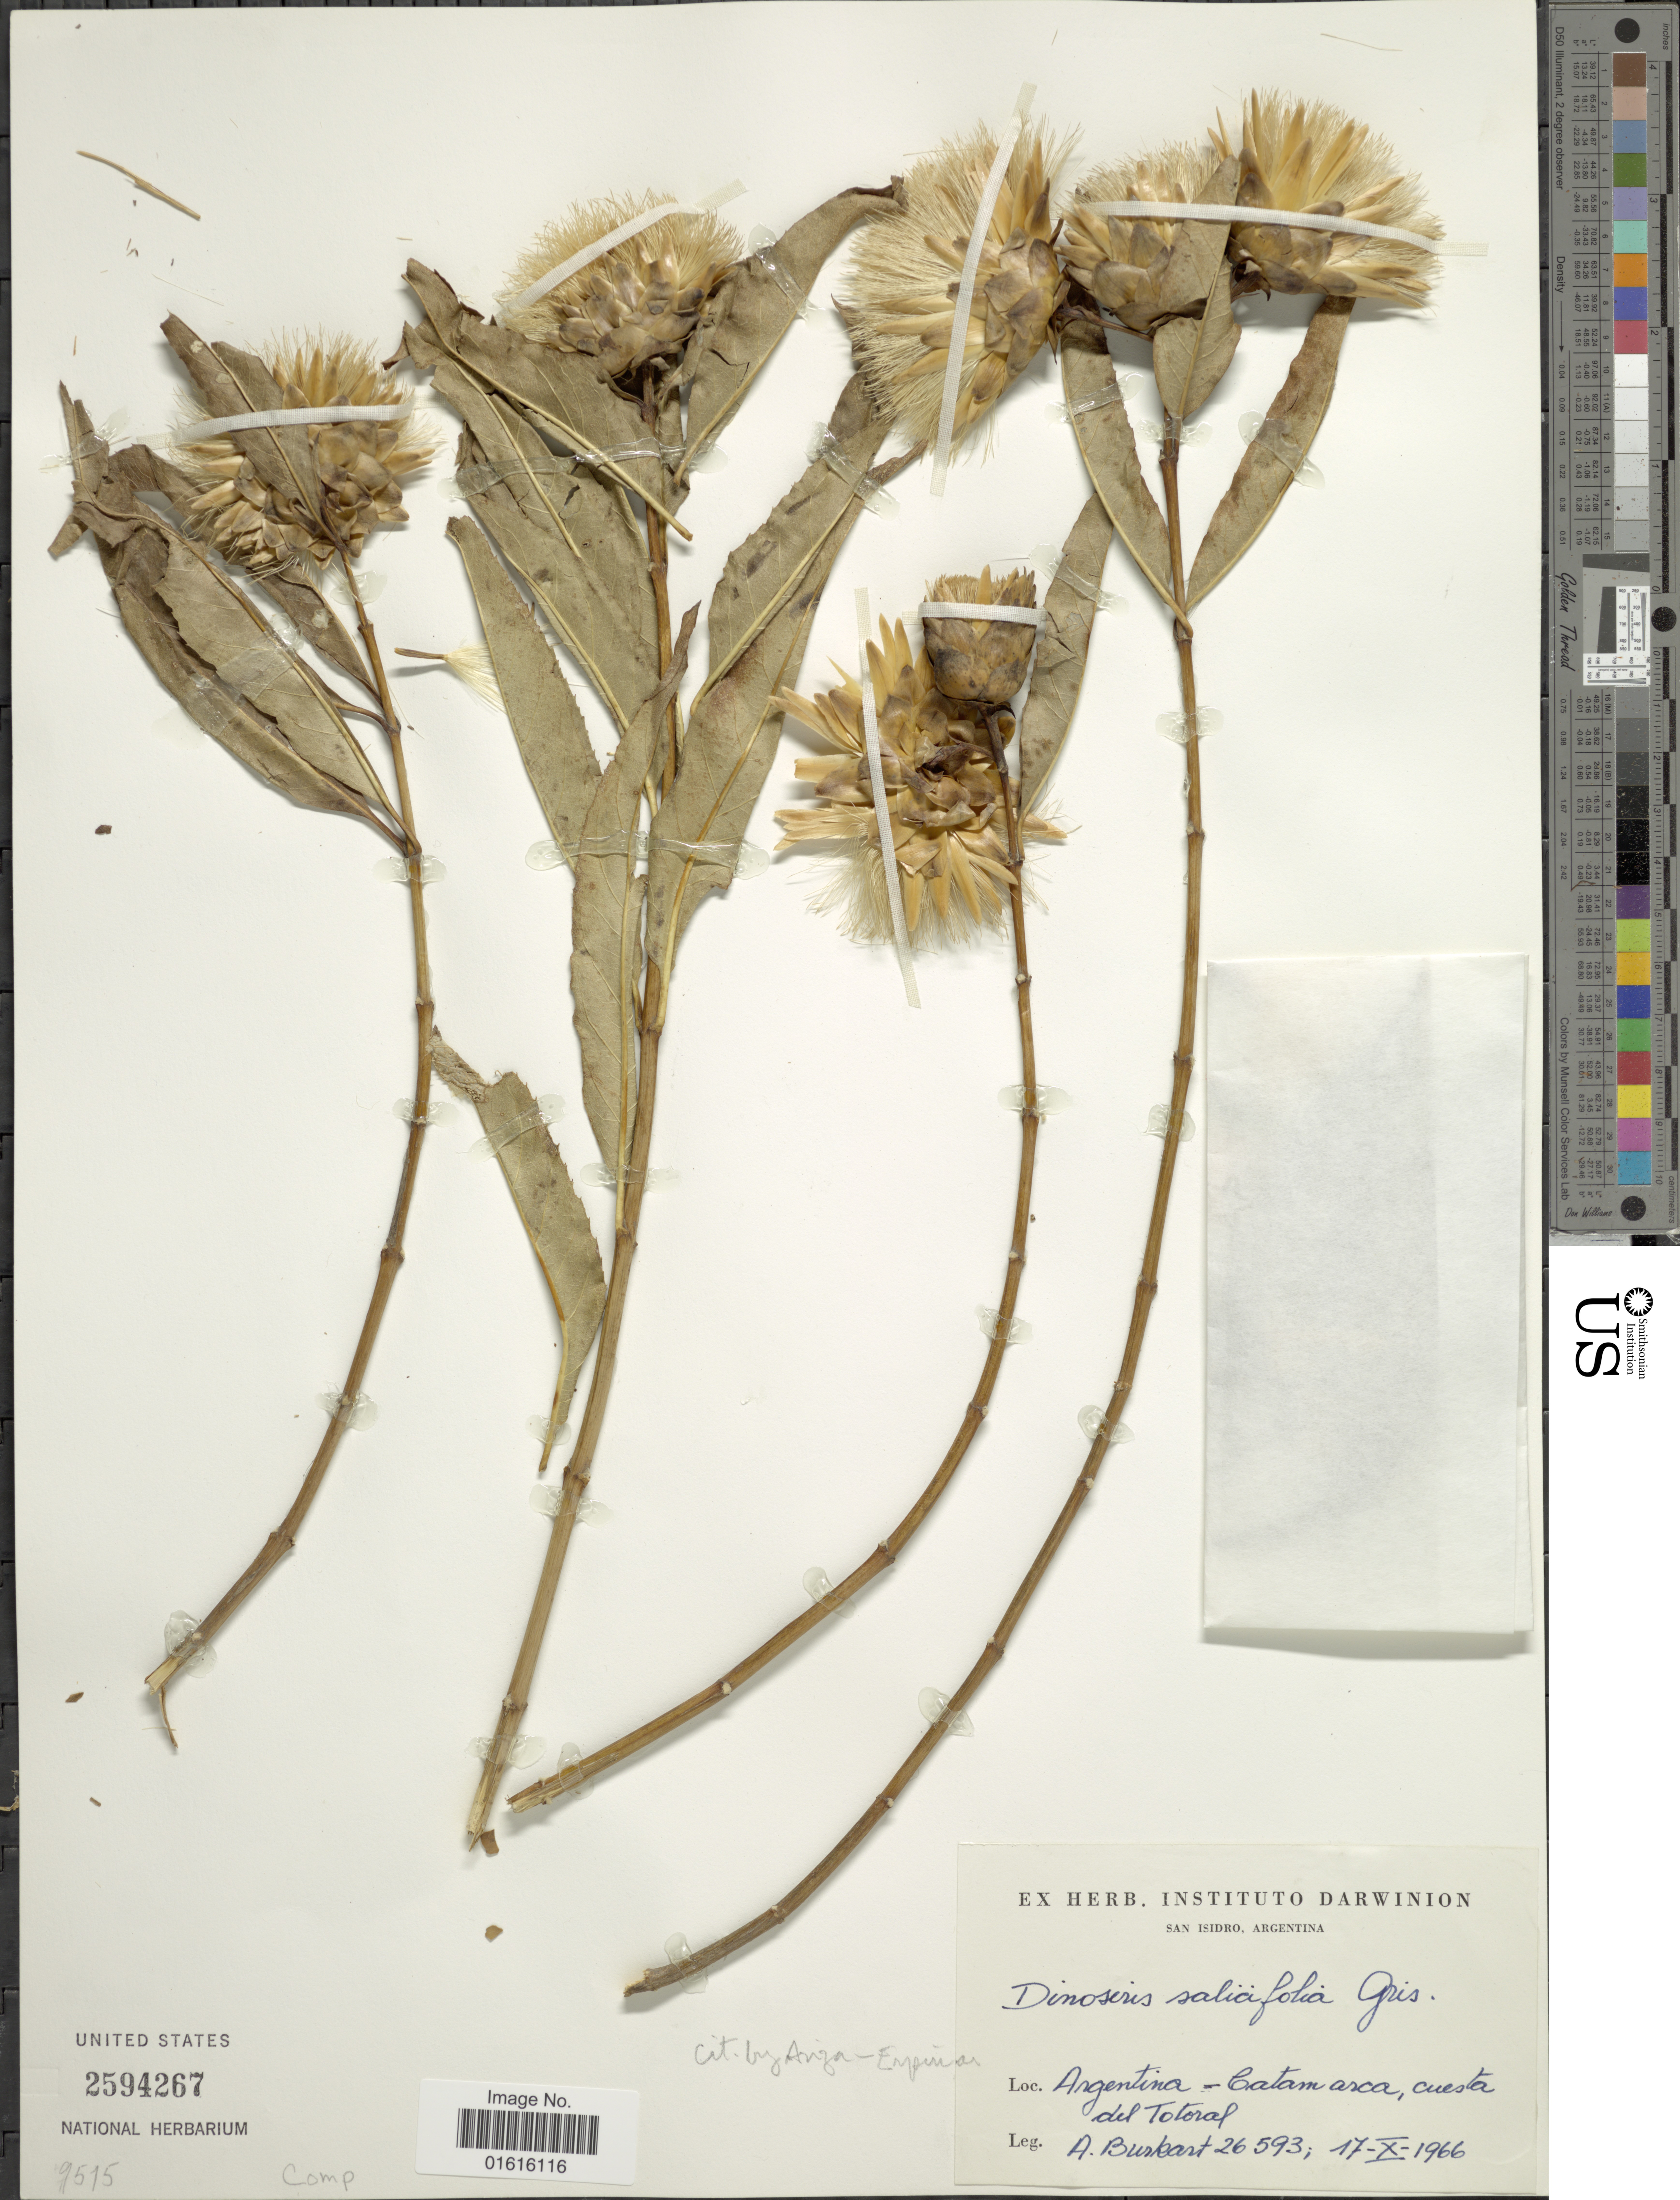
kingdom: Plantae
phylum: Tracheophyta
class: Magnoliopsida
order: Asterales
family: Asteraceae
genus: Dinoseris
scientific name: Dinoseris salicifolia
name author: Griseb.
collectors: A. E. Burkart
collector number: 26593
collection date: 1966-10-17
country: Argentina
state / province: Catamarca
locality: San Isidro, cuesta del Totoral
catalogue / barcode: US 2594267